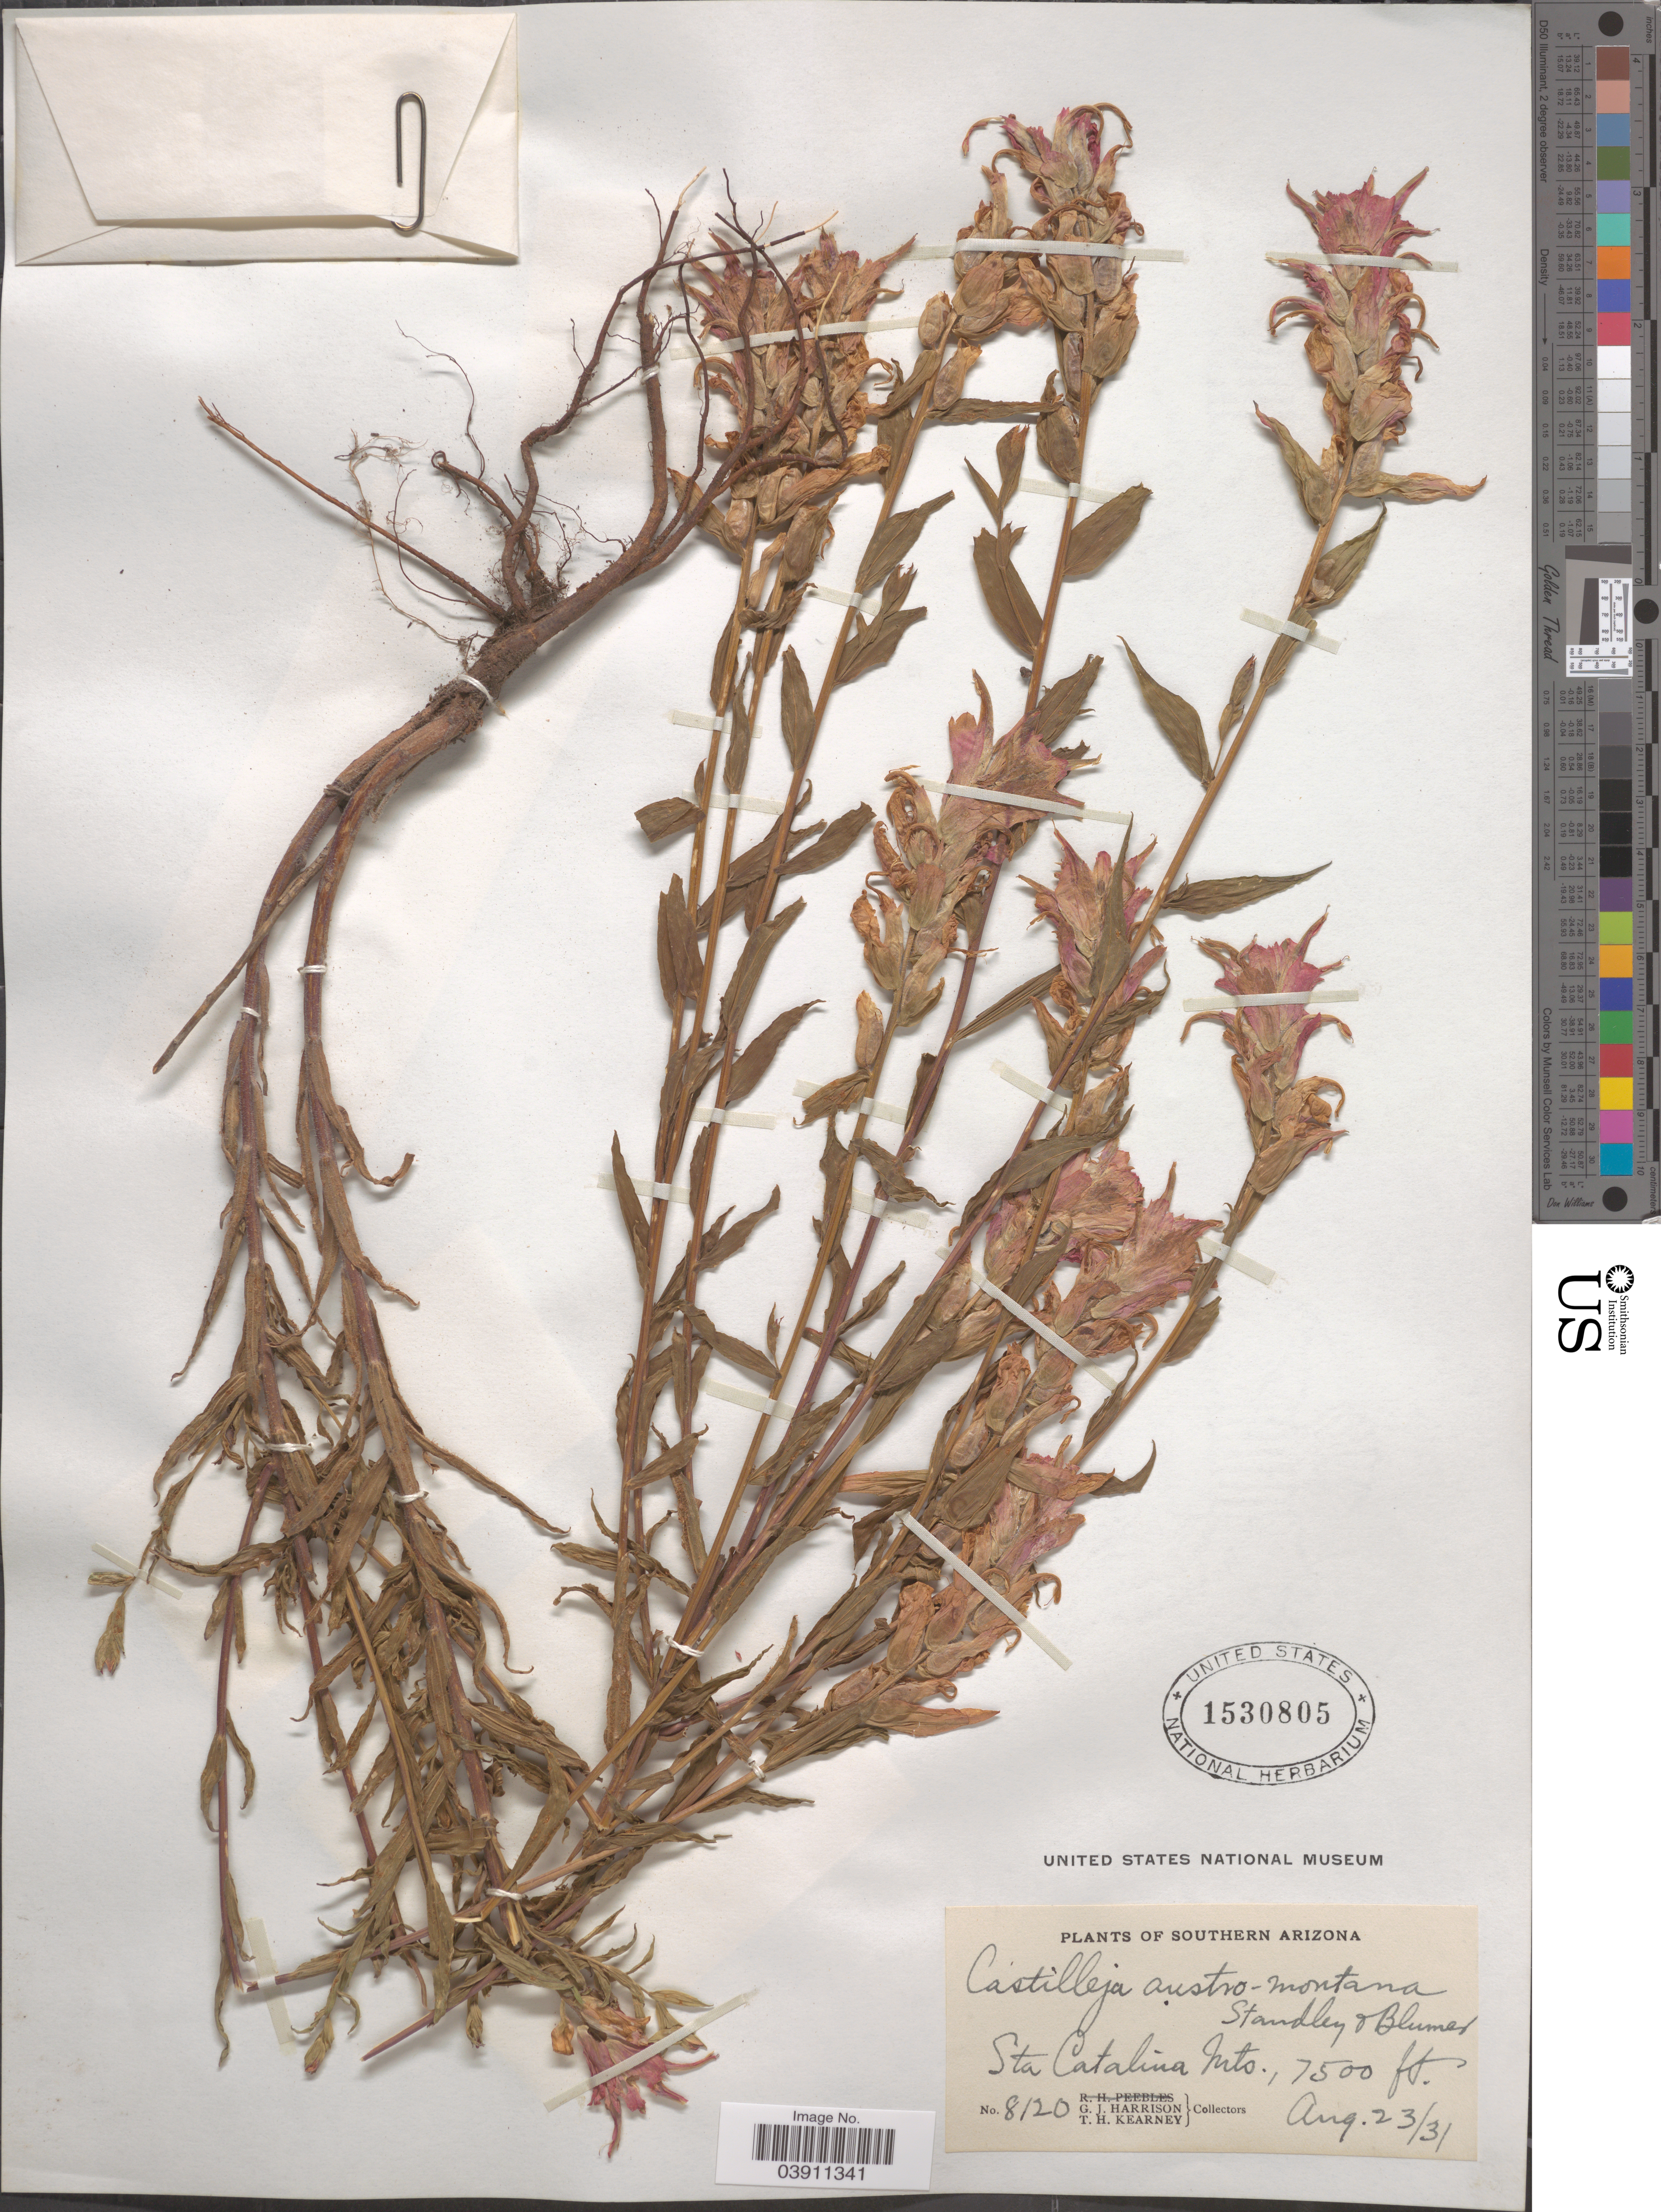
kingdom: Plantae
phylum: Tracheophyta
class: Magnoliopsida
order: Lamiales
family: Orobanchaceae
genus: Castilleja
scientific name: Castilleja austromontana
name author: Standl. & Blumer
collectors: G. J. Harrison & T. H. Kearney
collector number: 8120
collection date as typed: Transcribed d/m/y: 23/8/31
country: United States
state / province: Arizona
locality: Southern Arizona. Sta Catalinia Mts.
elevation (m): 2286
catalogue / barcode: US 1530805